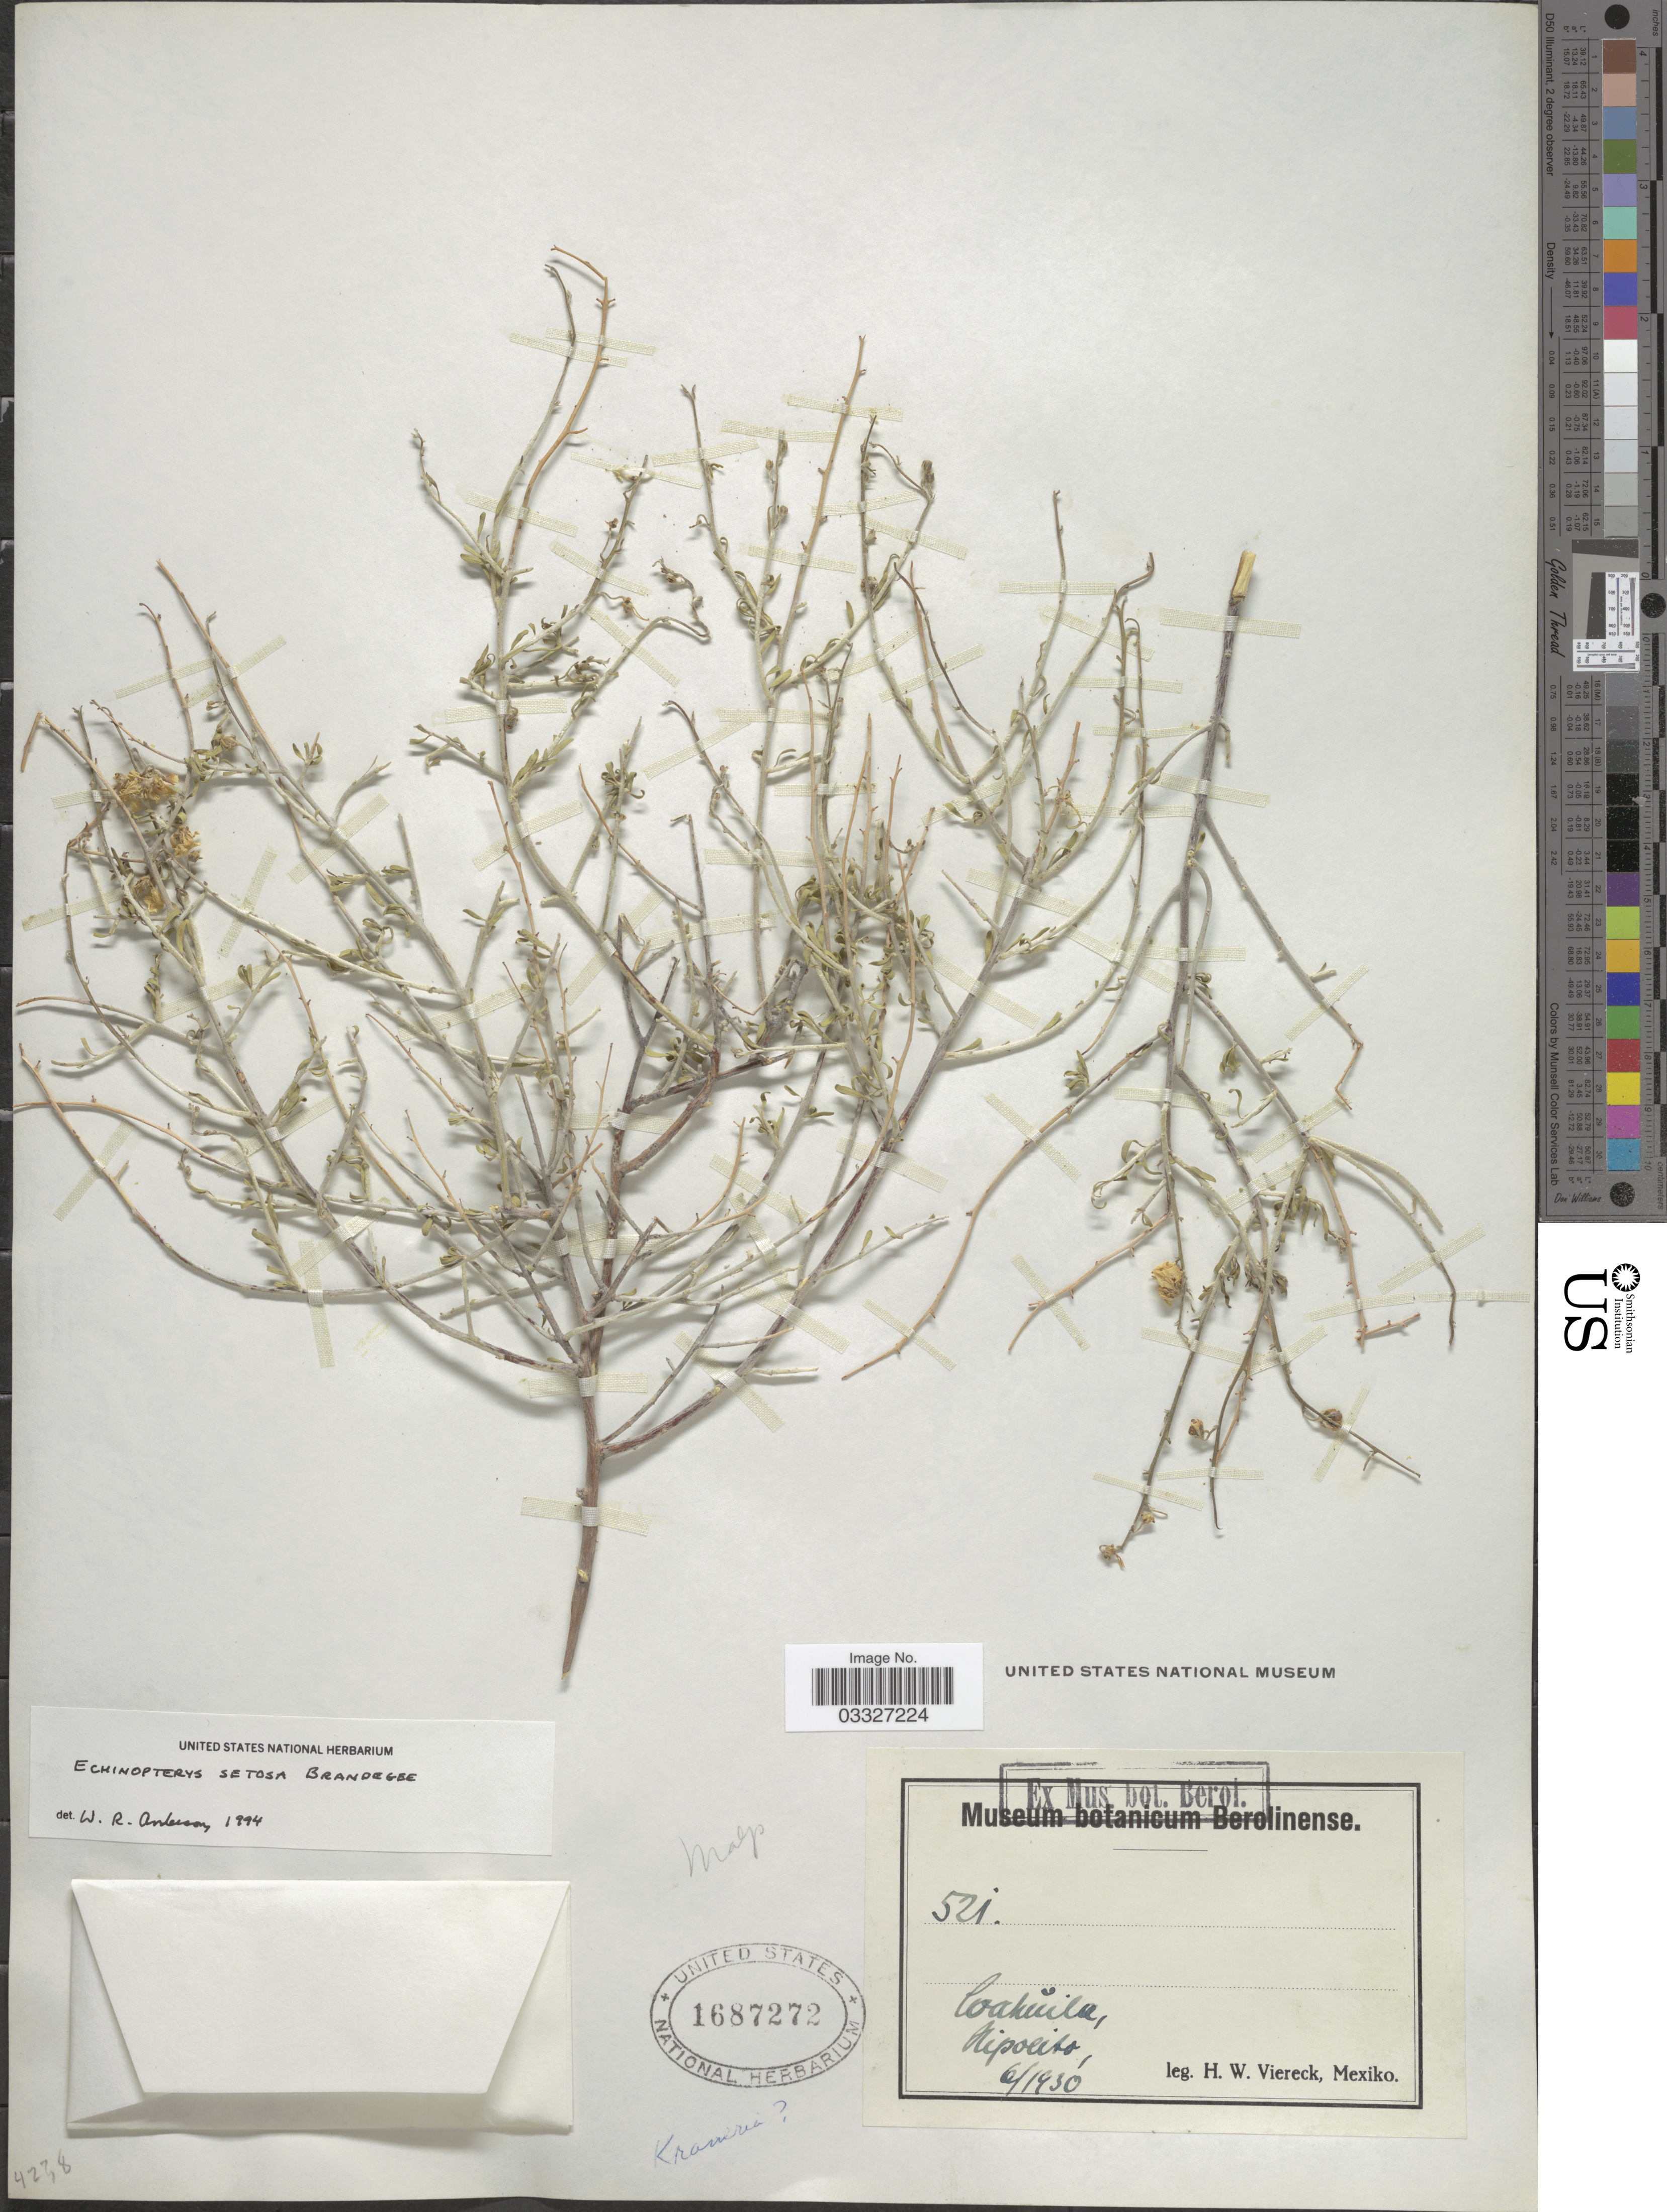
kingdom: Plantae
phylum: Tracheophyta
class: Magnoliopsida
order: Malpighiales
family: Malpighiaceae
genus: Echinopterys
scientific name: Echinopterys setosa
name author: Brandegee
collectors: H. W. Viereck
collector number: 521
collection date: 1930-06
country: Mexico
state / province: Coahuila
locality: Hipolito.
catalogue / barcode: US 1687272